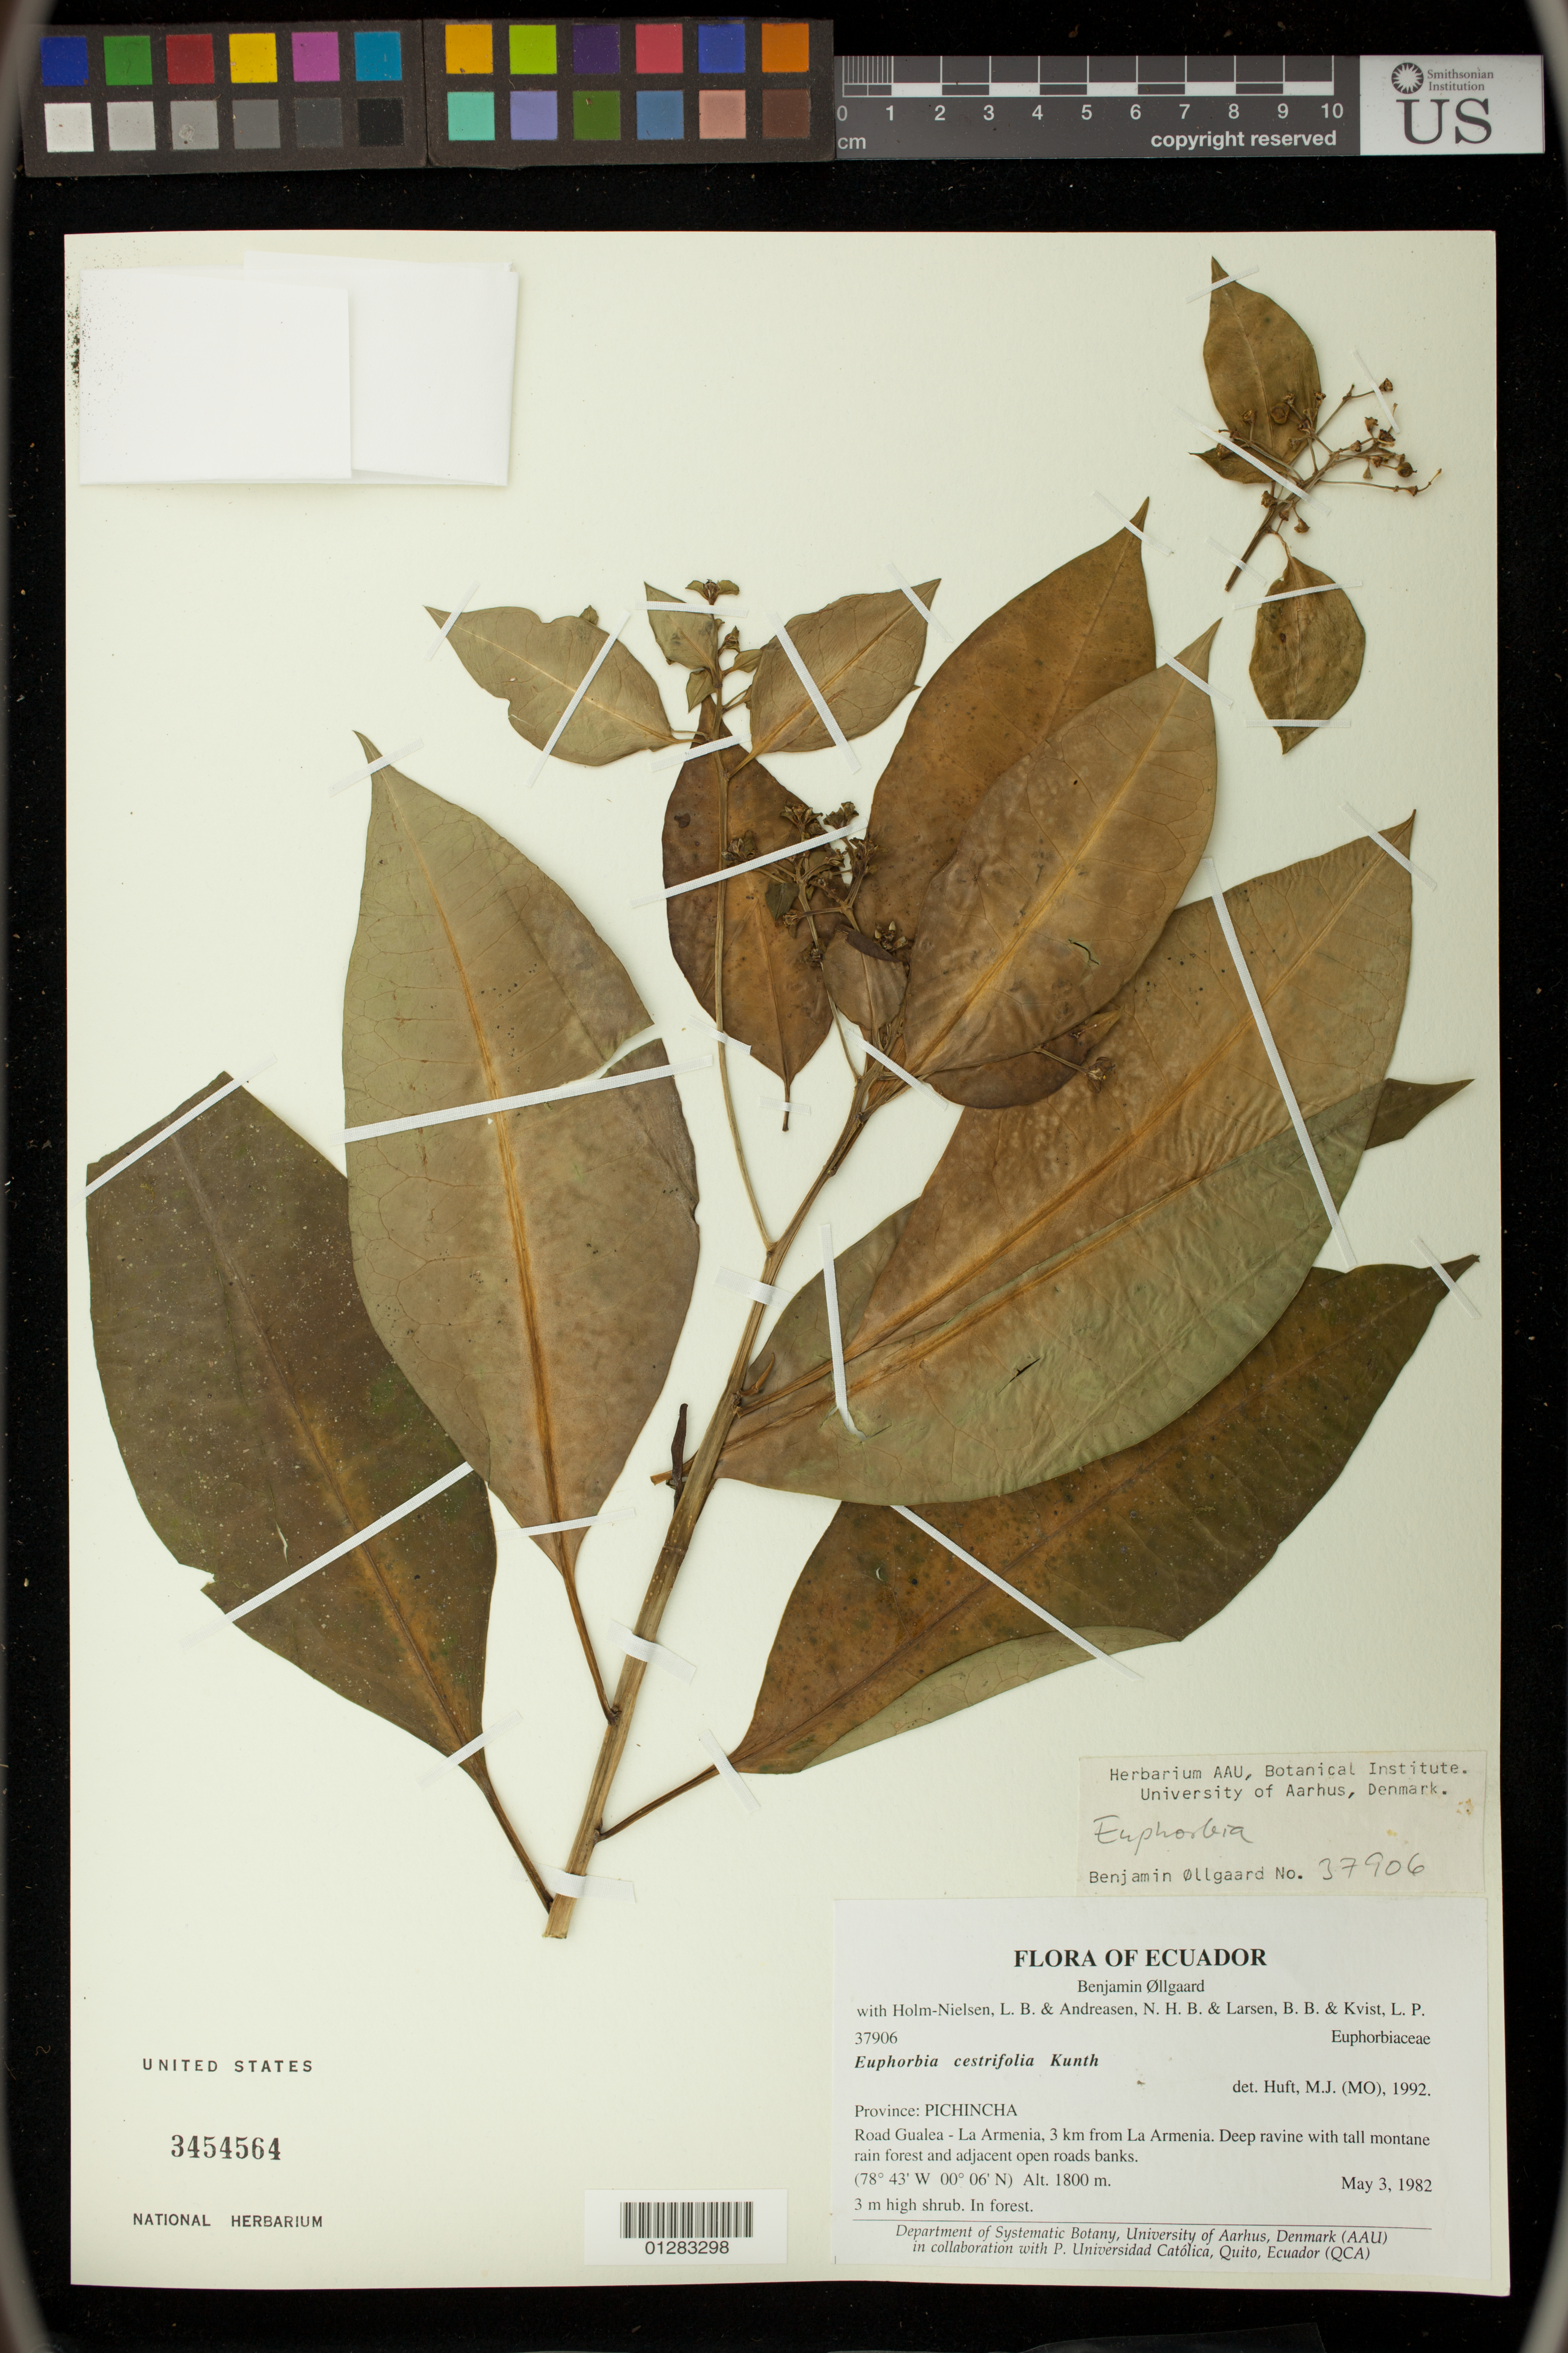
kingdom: Plantae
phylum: Tracheophyta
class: Magnoliopsida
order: Malpighiales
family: Euphorbiaceae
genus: Euphorbia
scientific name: Euphorbia cotinifolia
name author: L.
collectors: B. Øllgaard, L. B. Holm-Nielsen, N. Andreasen, B. Larsen & L. P. Kvist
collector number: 37906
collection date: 1982-05-03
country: Ecuador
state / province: Pichincha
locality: Road Gualea - La Armenia, 3 km from La Armenia.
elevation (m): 1800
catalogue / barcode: US 3454564